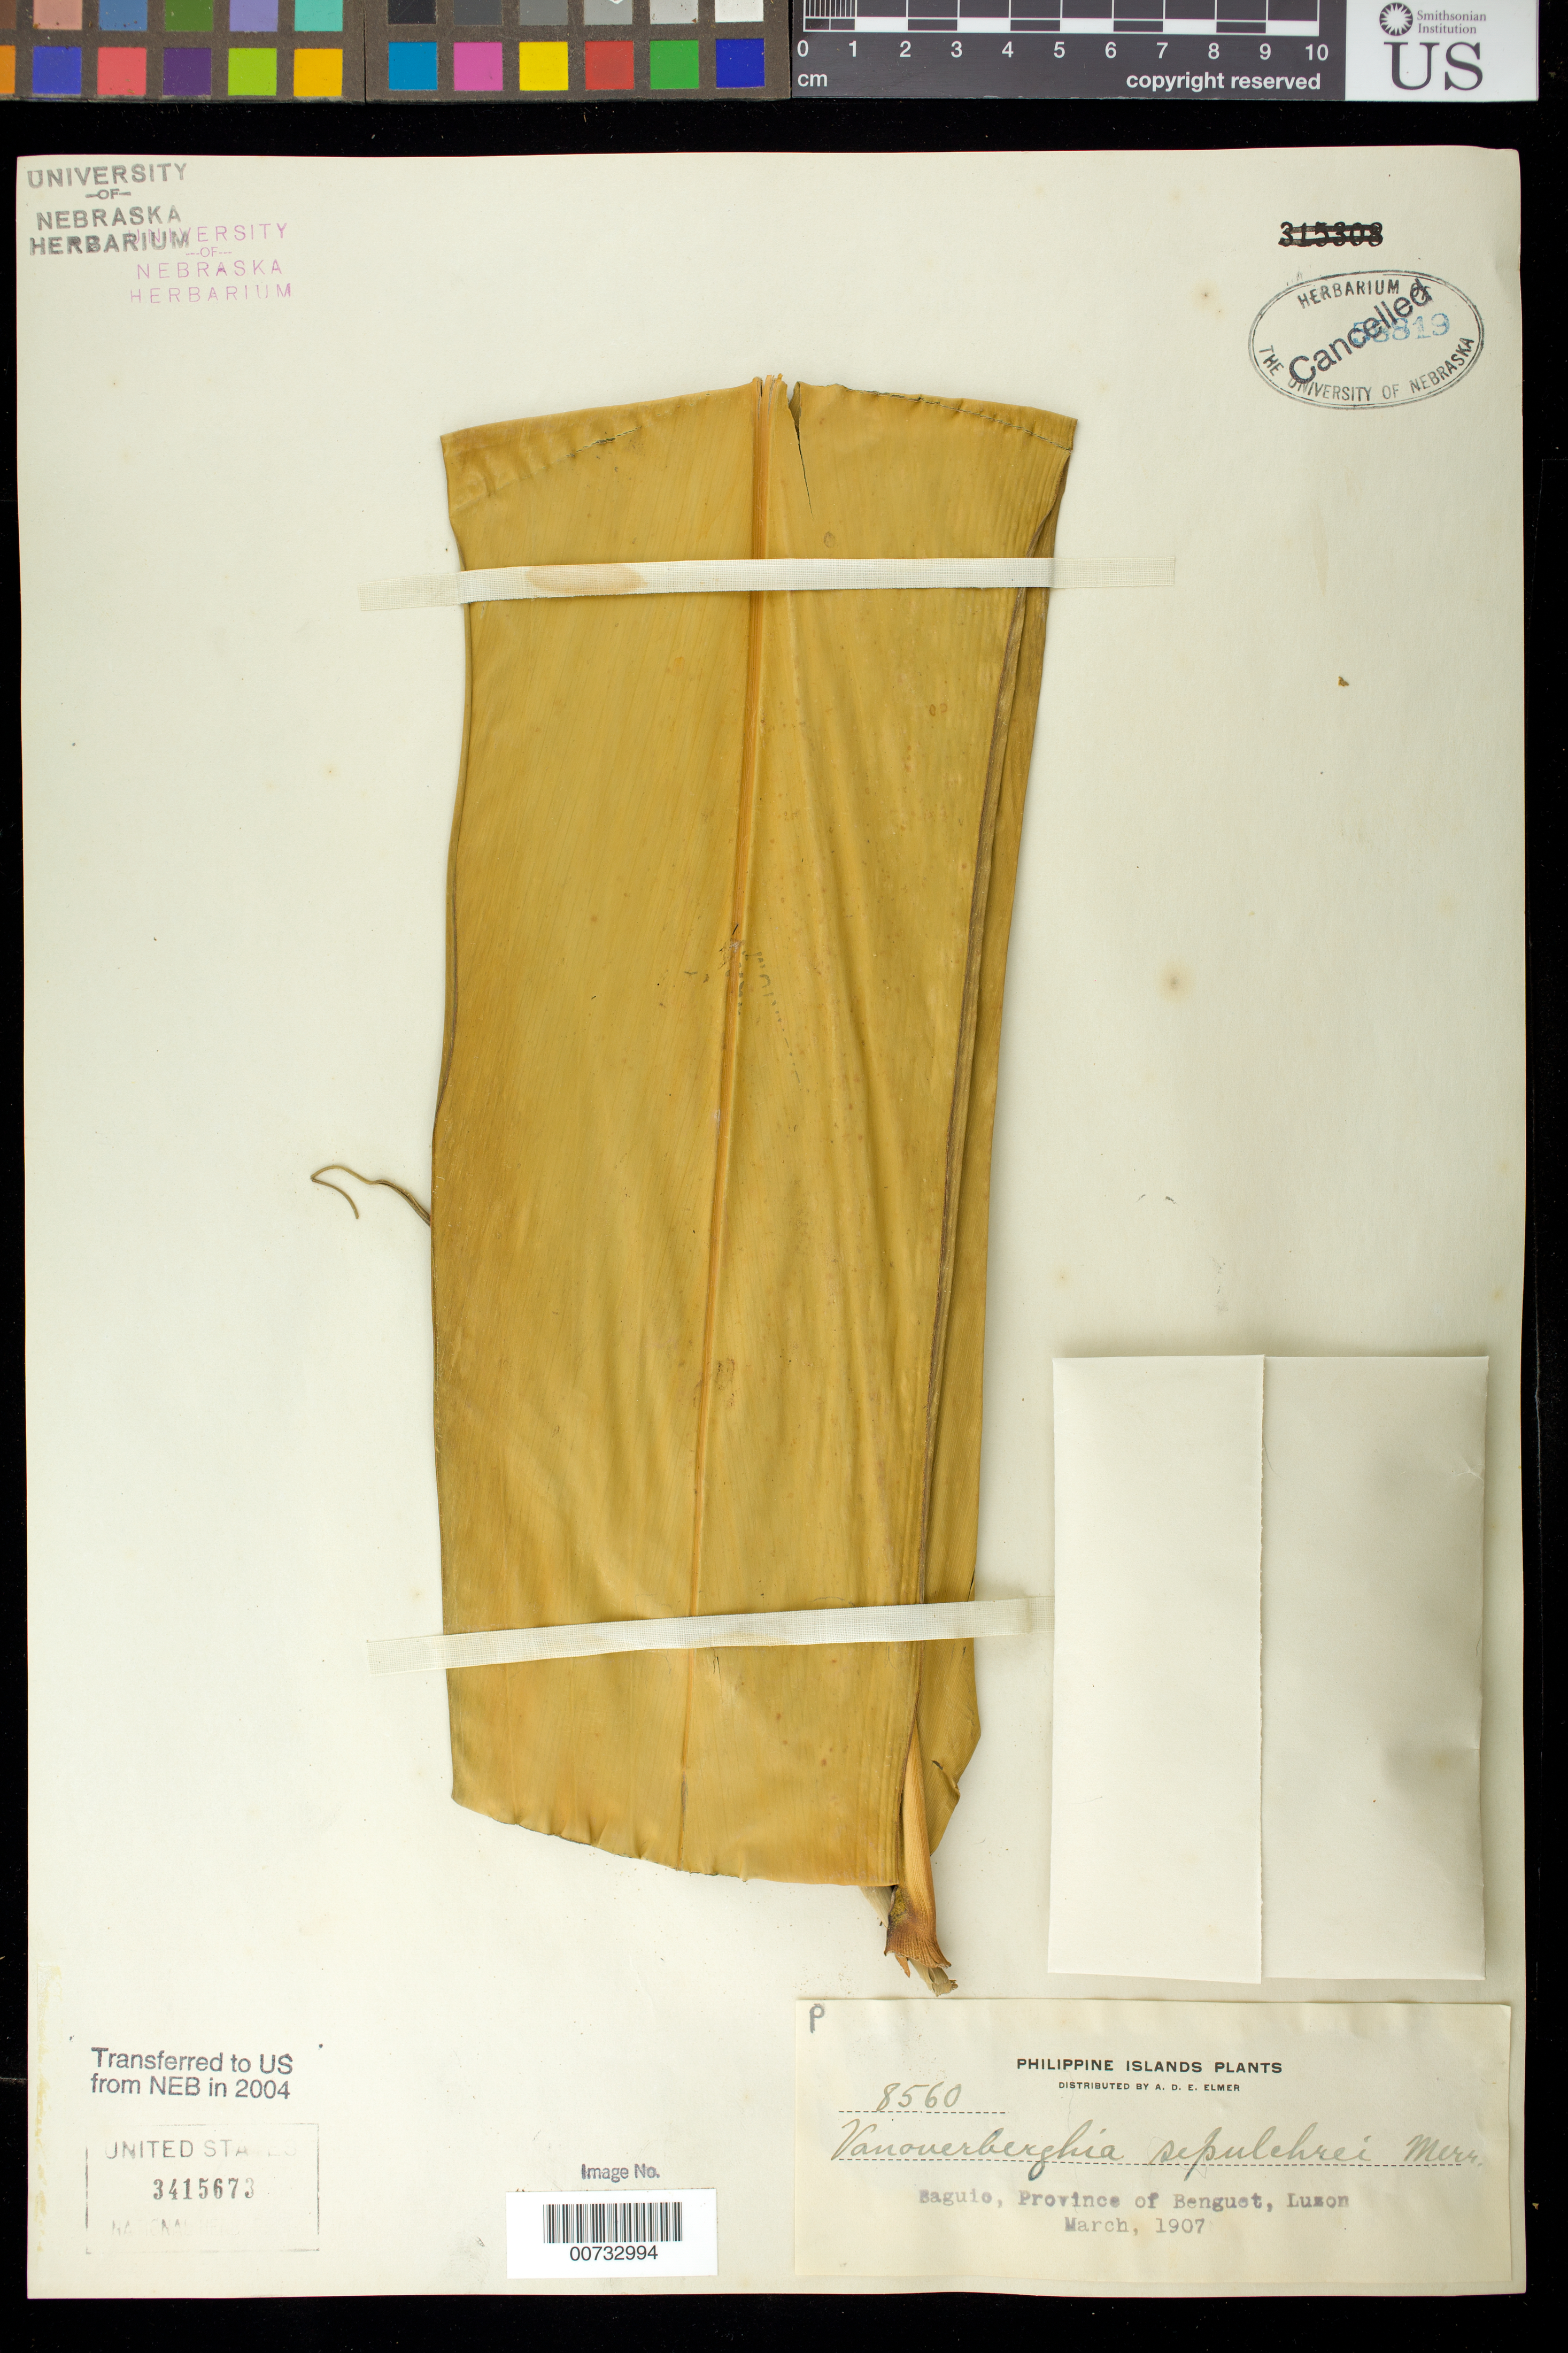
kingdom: Plantae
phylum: Tracheophyta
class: Liliopsida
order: Zingiberales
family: Zingiberaceae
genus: Vanoverberghia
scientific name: Vanoverberghia sepulchrei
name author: Merr.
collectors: A. D. E. Elmer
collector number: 8560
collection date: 1907-03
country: Philippines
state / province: Cordillera (Administrative Region)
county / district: Benguet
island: Luzon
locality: Baguio.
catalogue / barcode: US 3415673